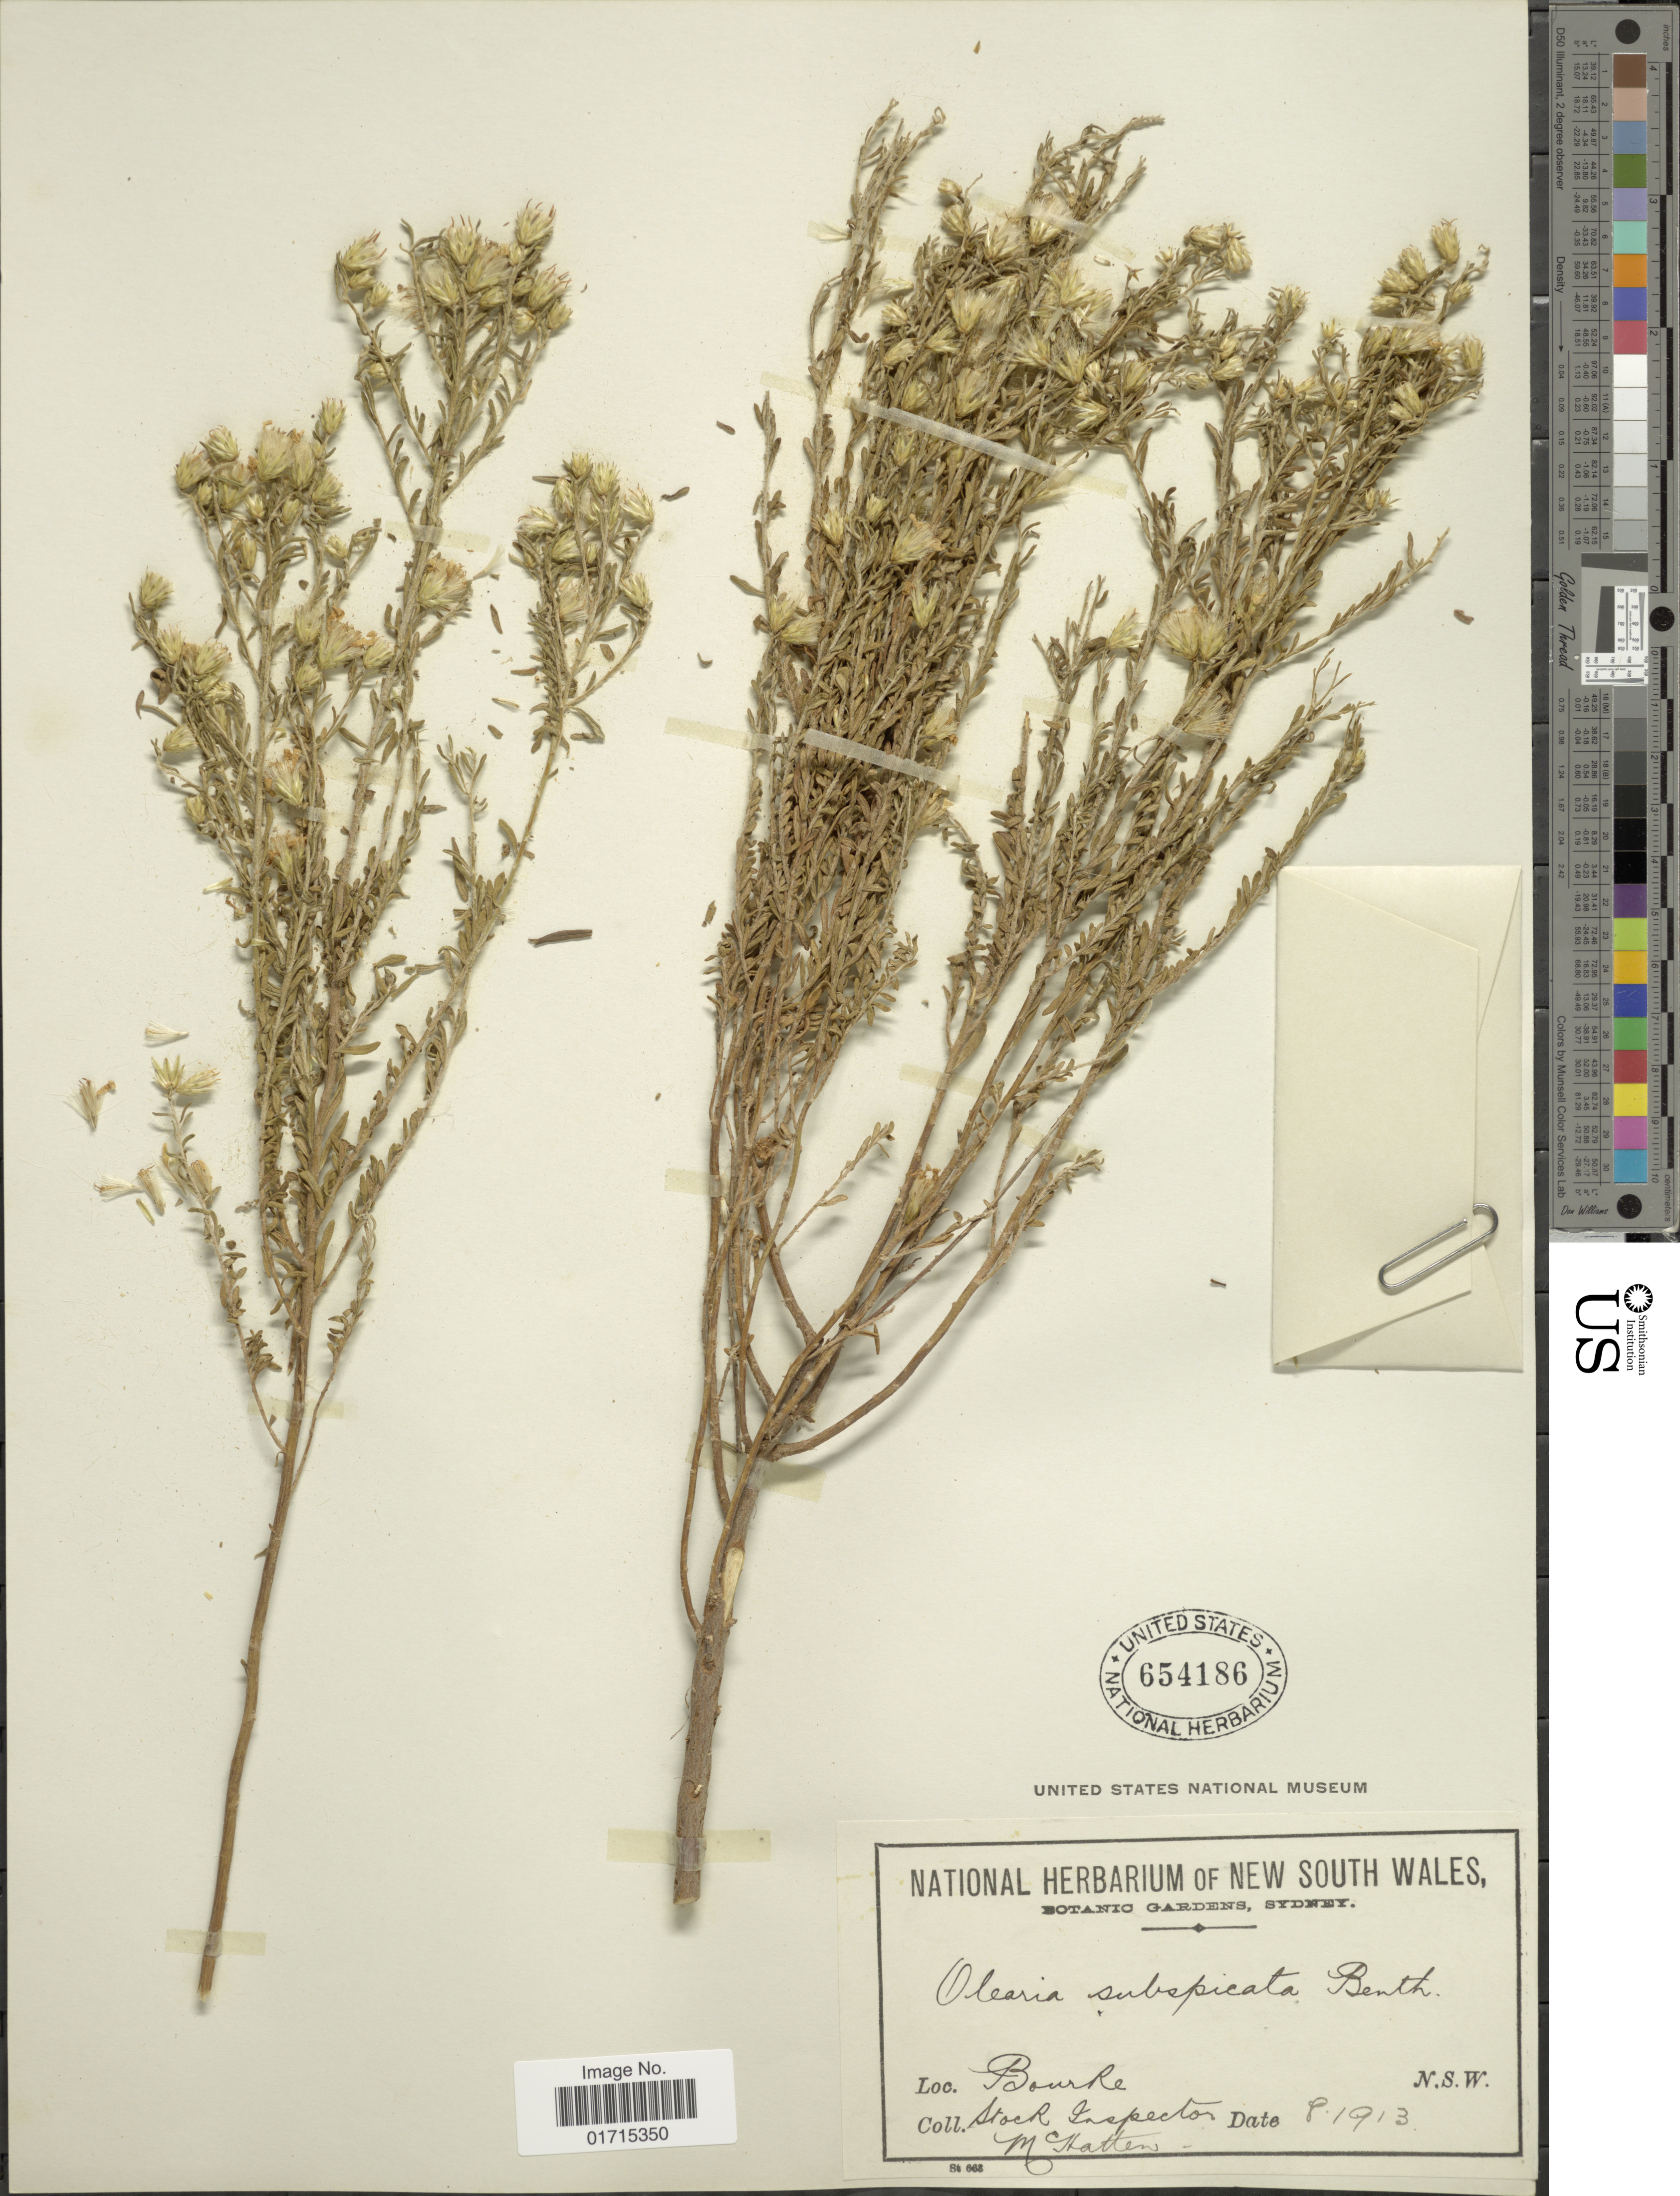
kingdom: Plantae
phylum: Tracheophyta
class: Magnoliopsida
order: Asterales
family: Asteraceae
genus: Olearia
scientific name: Olearia subspicata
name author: (Hook.) Benth.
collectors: -. McHatten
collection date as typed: Transcribed d/m/y: 8/9/3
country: Australia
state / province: New South Wales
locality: Bourke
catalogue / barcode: US 654186